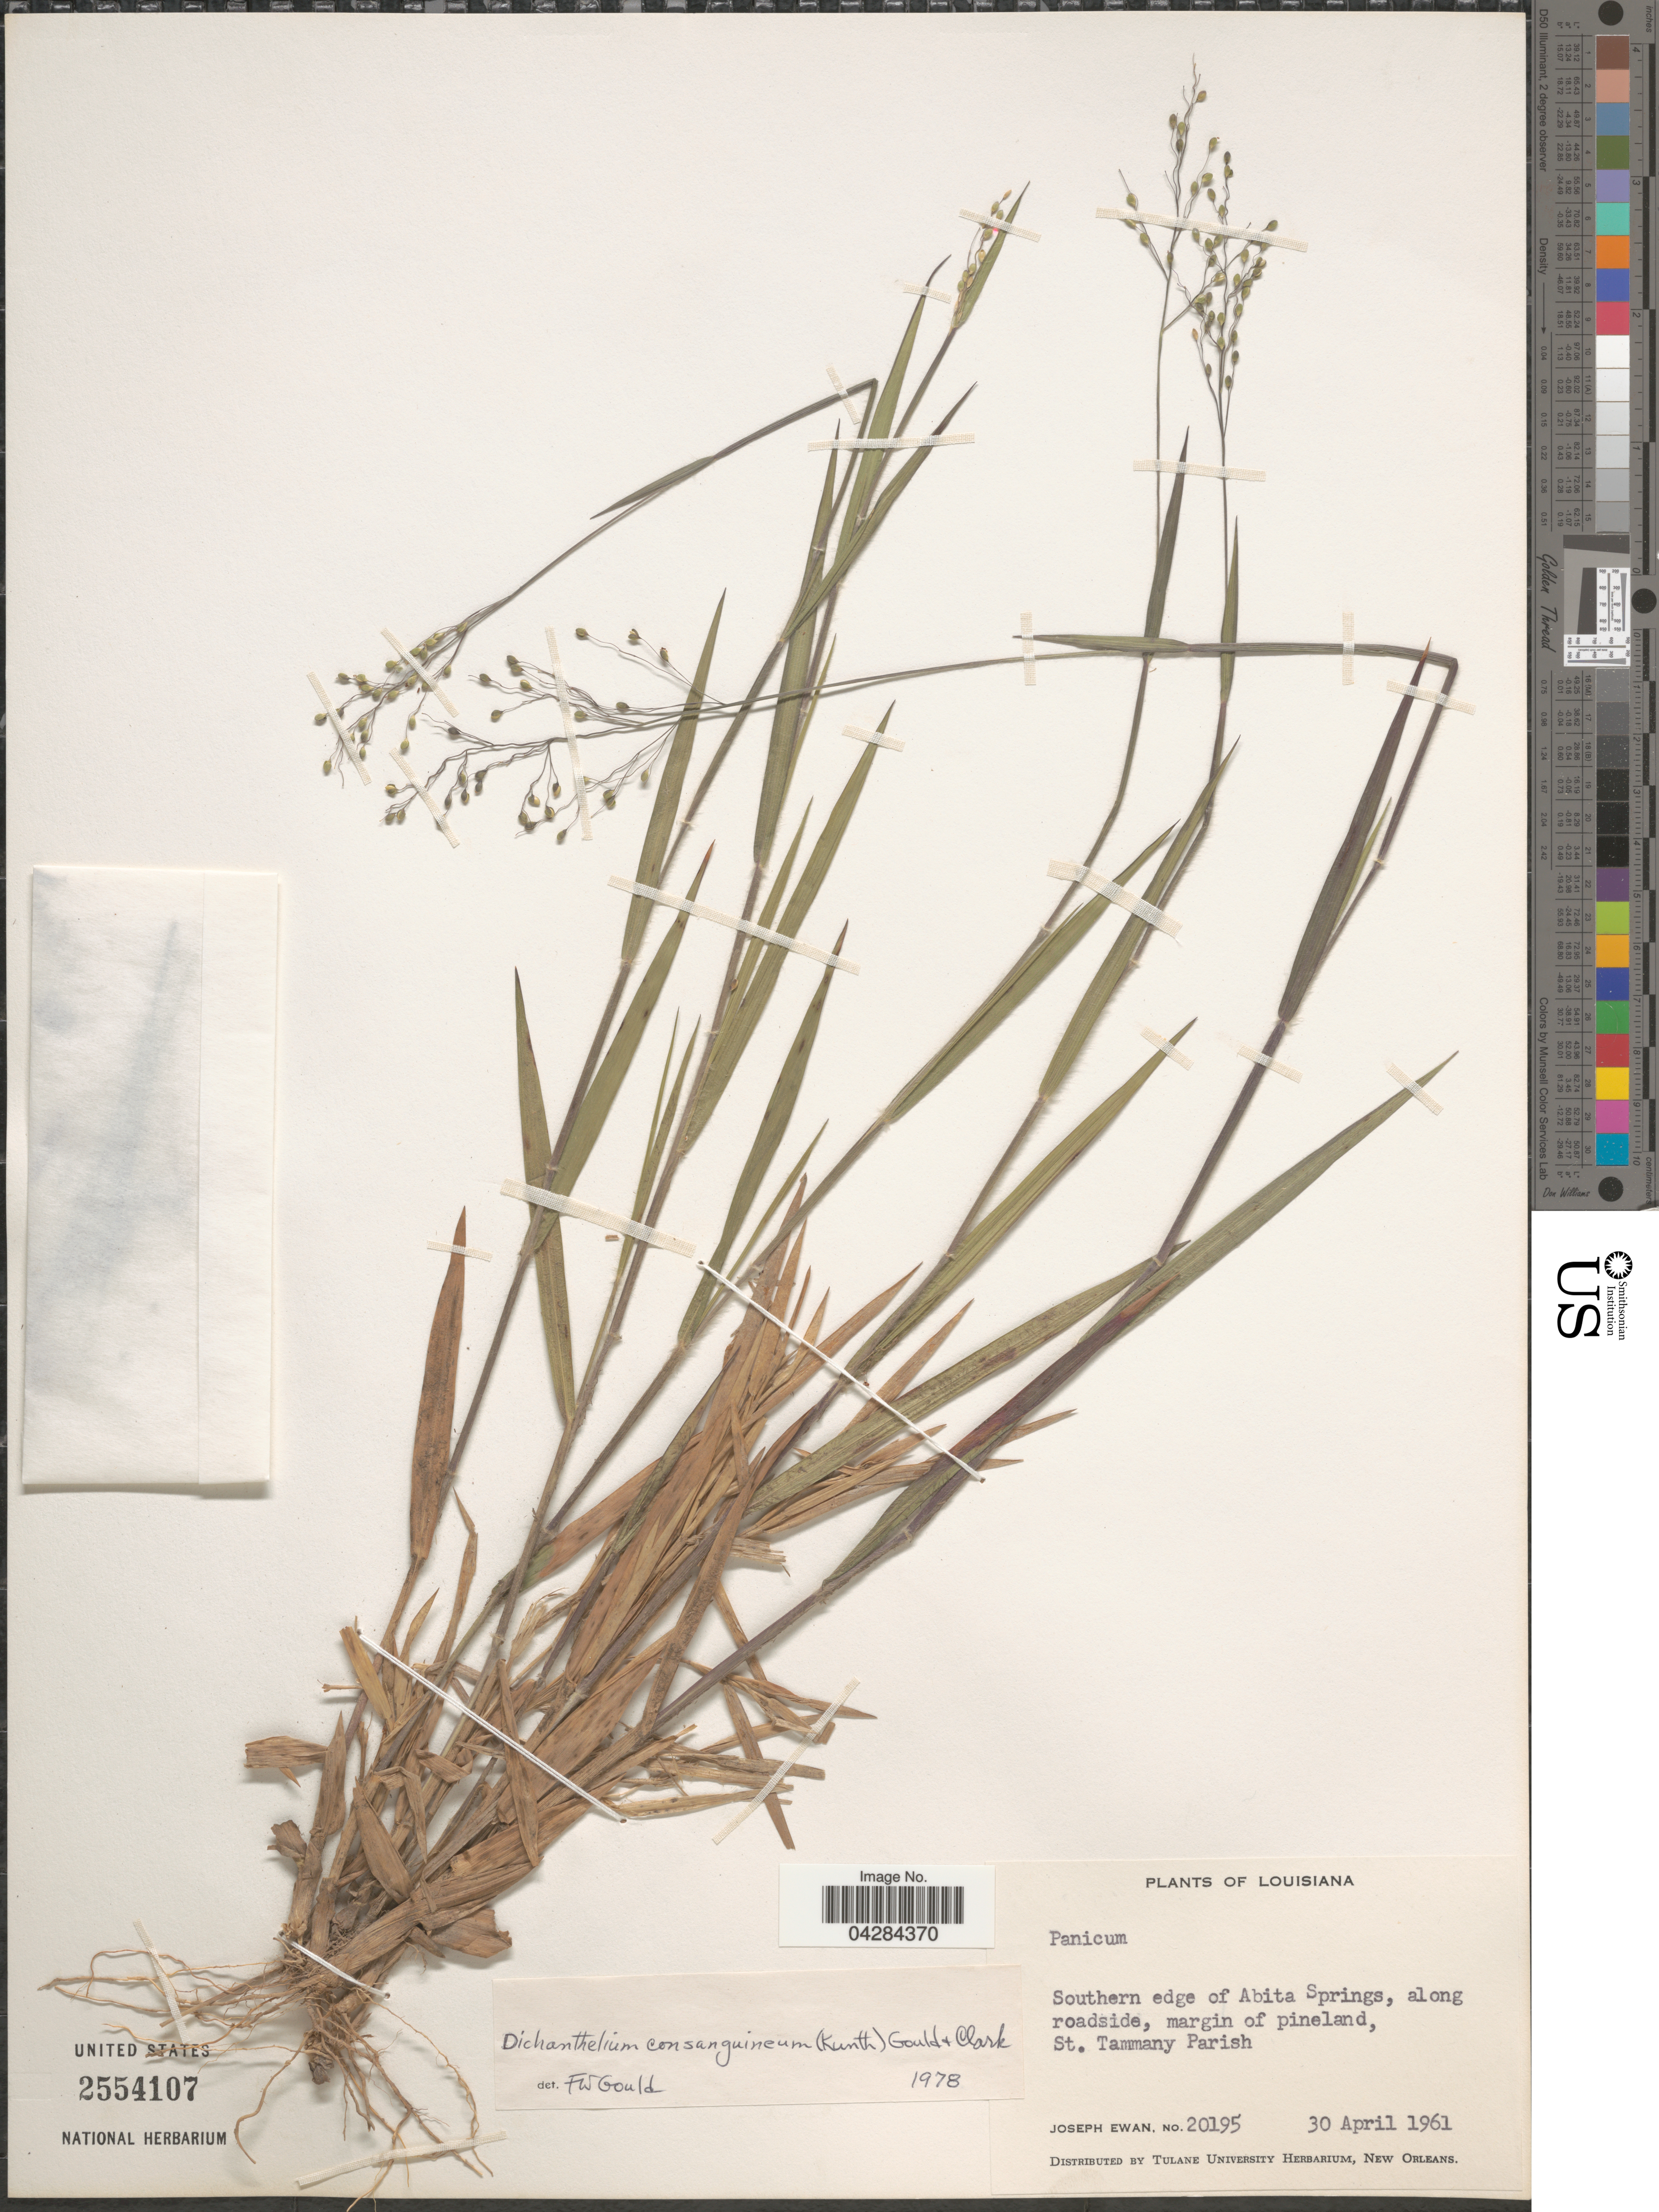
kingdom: Plantae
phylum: Tracheophyta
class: Liliopsida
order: Poales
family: Poaceae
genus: Dichanthelium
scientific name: Dichanthelium ovale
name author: (Elliott) Gould & C.A. Clark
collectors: J. A. Ewan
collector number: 20195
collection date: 1961-04-30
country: United States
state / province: Louisiana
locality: Southern edge of Abita Springs, along roadside, margin of pineland, St. Tammany Parish.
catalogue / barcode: US 2554107